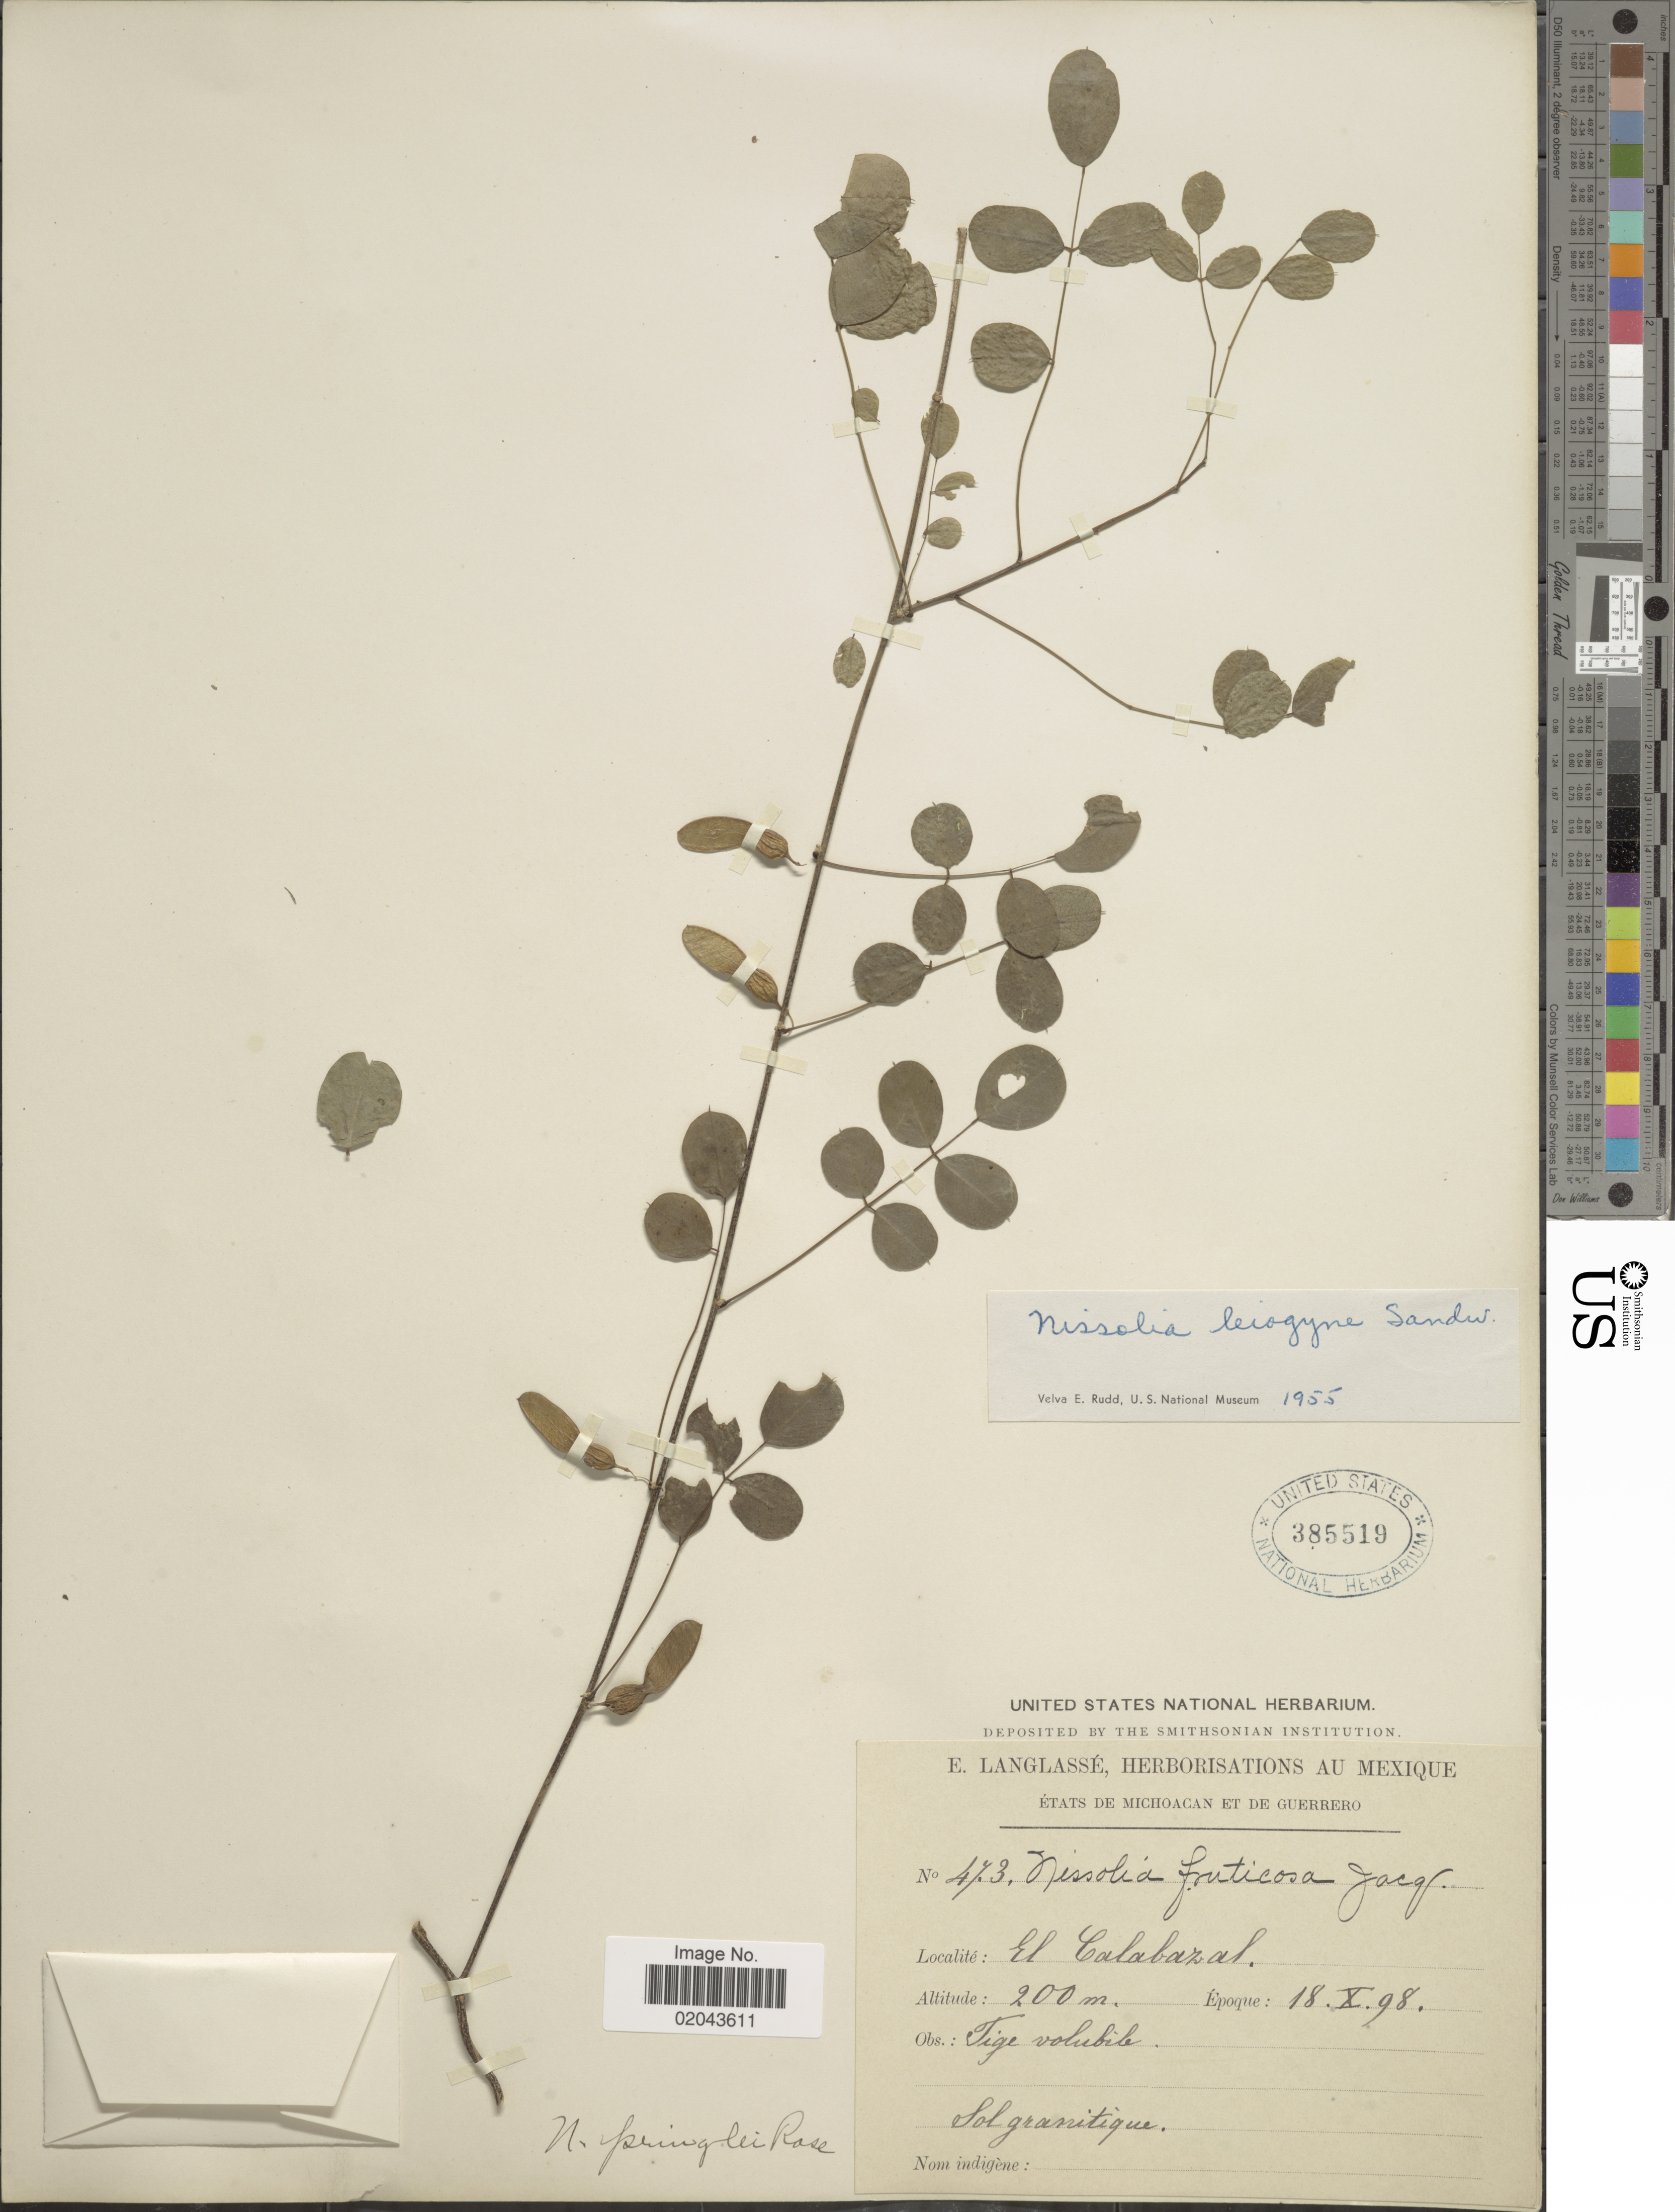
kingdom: Plantae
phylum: Tracheophyta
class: Magnoliopsida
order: Fabales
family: Fabaceae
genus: Nissolia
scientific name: Nissolia leiogyne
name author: Sandwith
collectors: E. Langlassé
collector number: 473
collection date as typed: Transcribed d/m/y: 18/10/98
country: Mexico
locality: Etats de Michoacan et de Guerrero, El Calabazal, Tige volubile.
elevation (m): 200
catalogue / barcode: US 385519